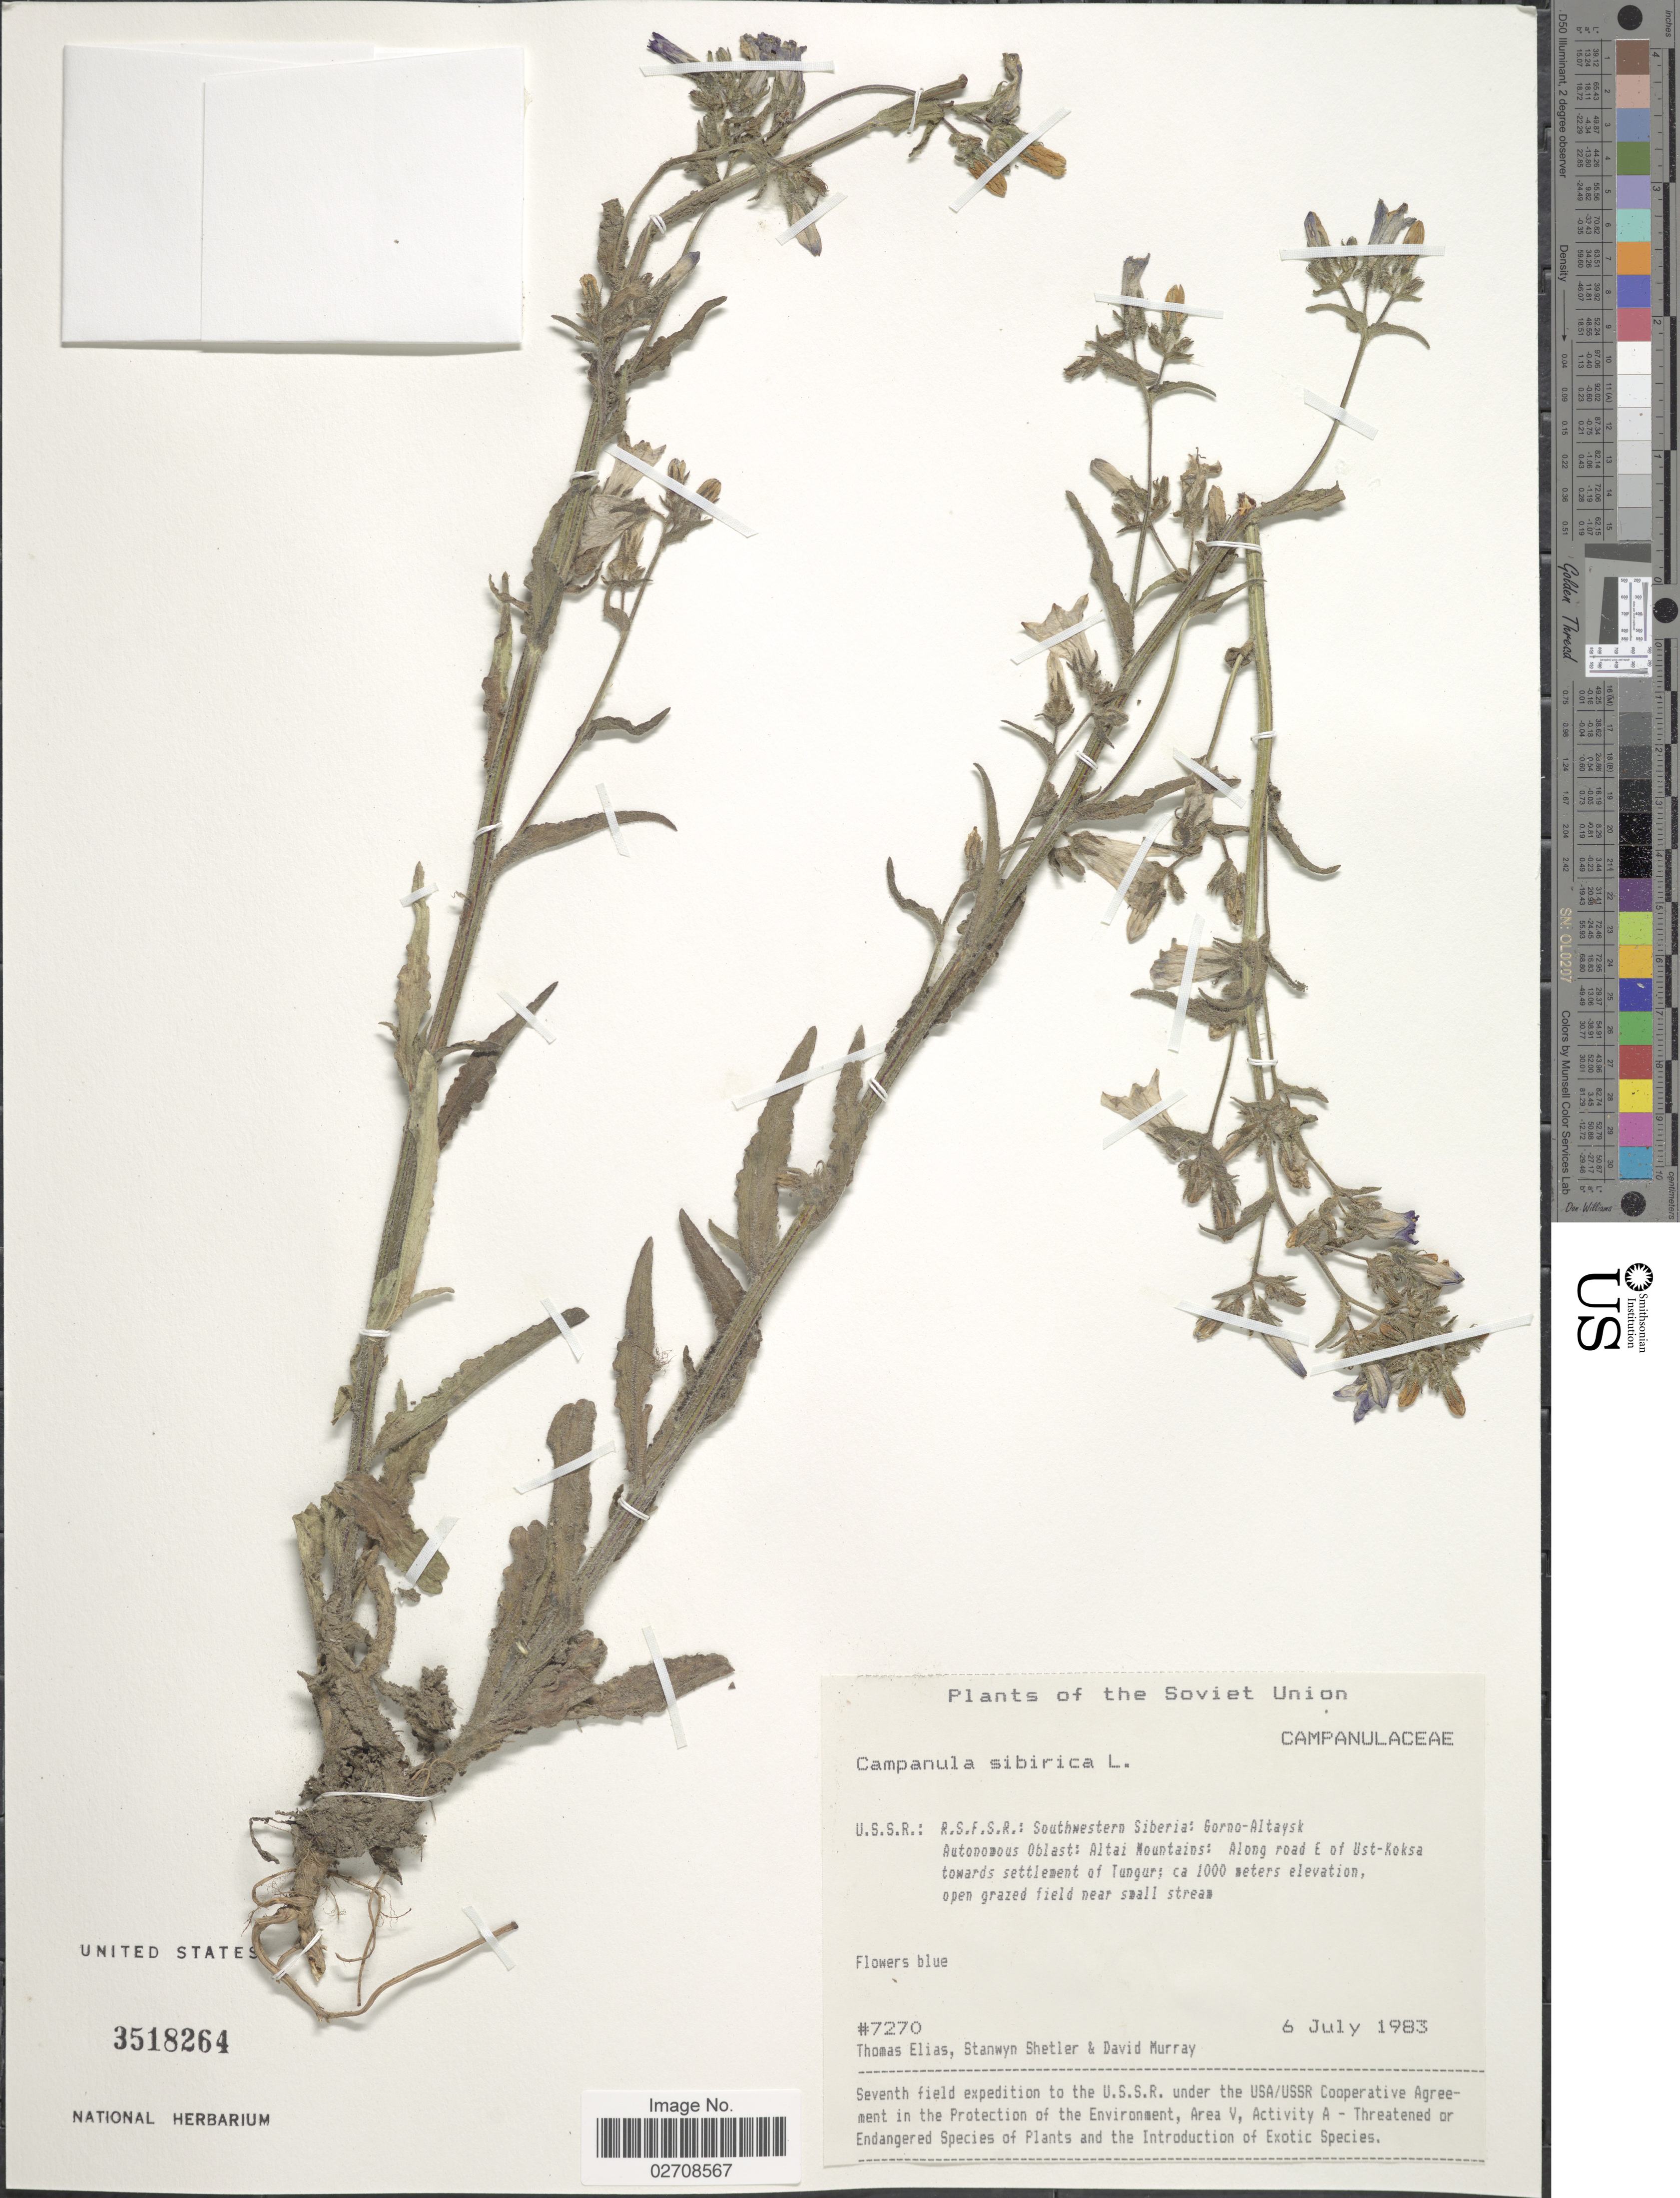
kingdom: Plantae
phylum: Tracheophyta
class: Magnoliopsida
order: Asterales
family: Campanulaceae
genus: Campanula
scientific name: Campanula sibirica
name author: L.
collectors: T. S. Elias, S. Shetler & D. F. Murray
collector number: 7270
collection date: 1983-07-06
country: Russian Federation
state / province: Altai Republic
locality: U.S.S.R: R.S.F.S.R.: Southwestern Siberia: Gorno-Altaysk Autonomous Oblast: Altai Mountains: Along road E of Ust-Koksa towards settlement of Tungur, The Soviet Unie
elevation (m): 1000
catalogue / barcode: US 3518264